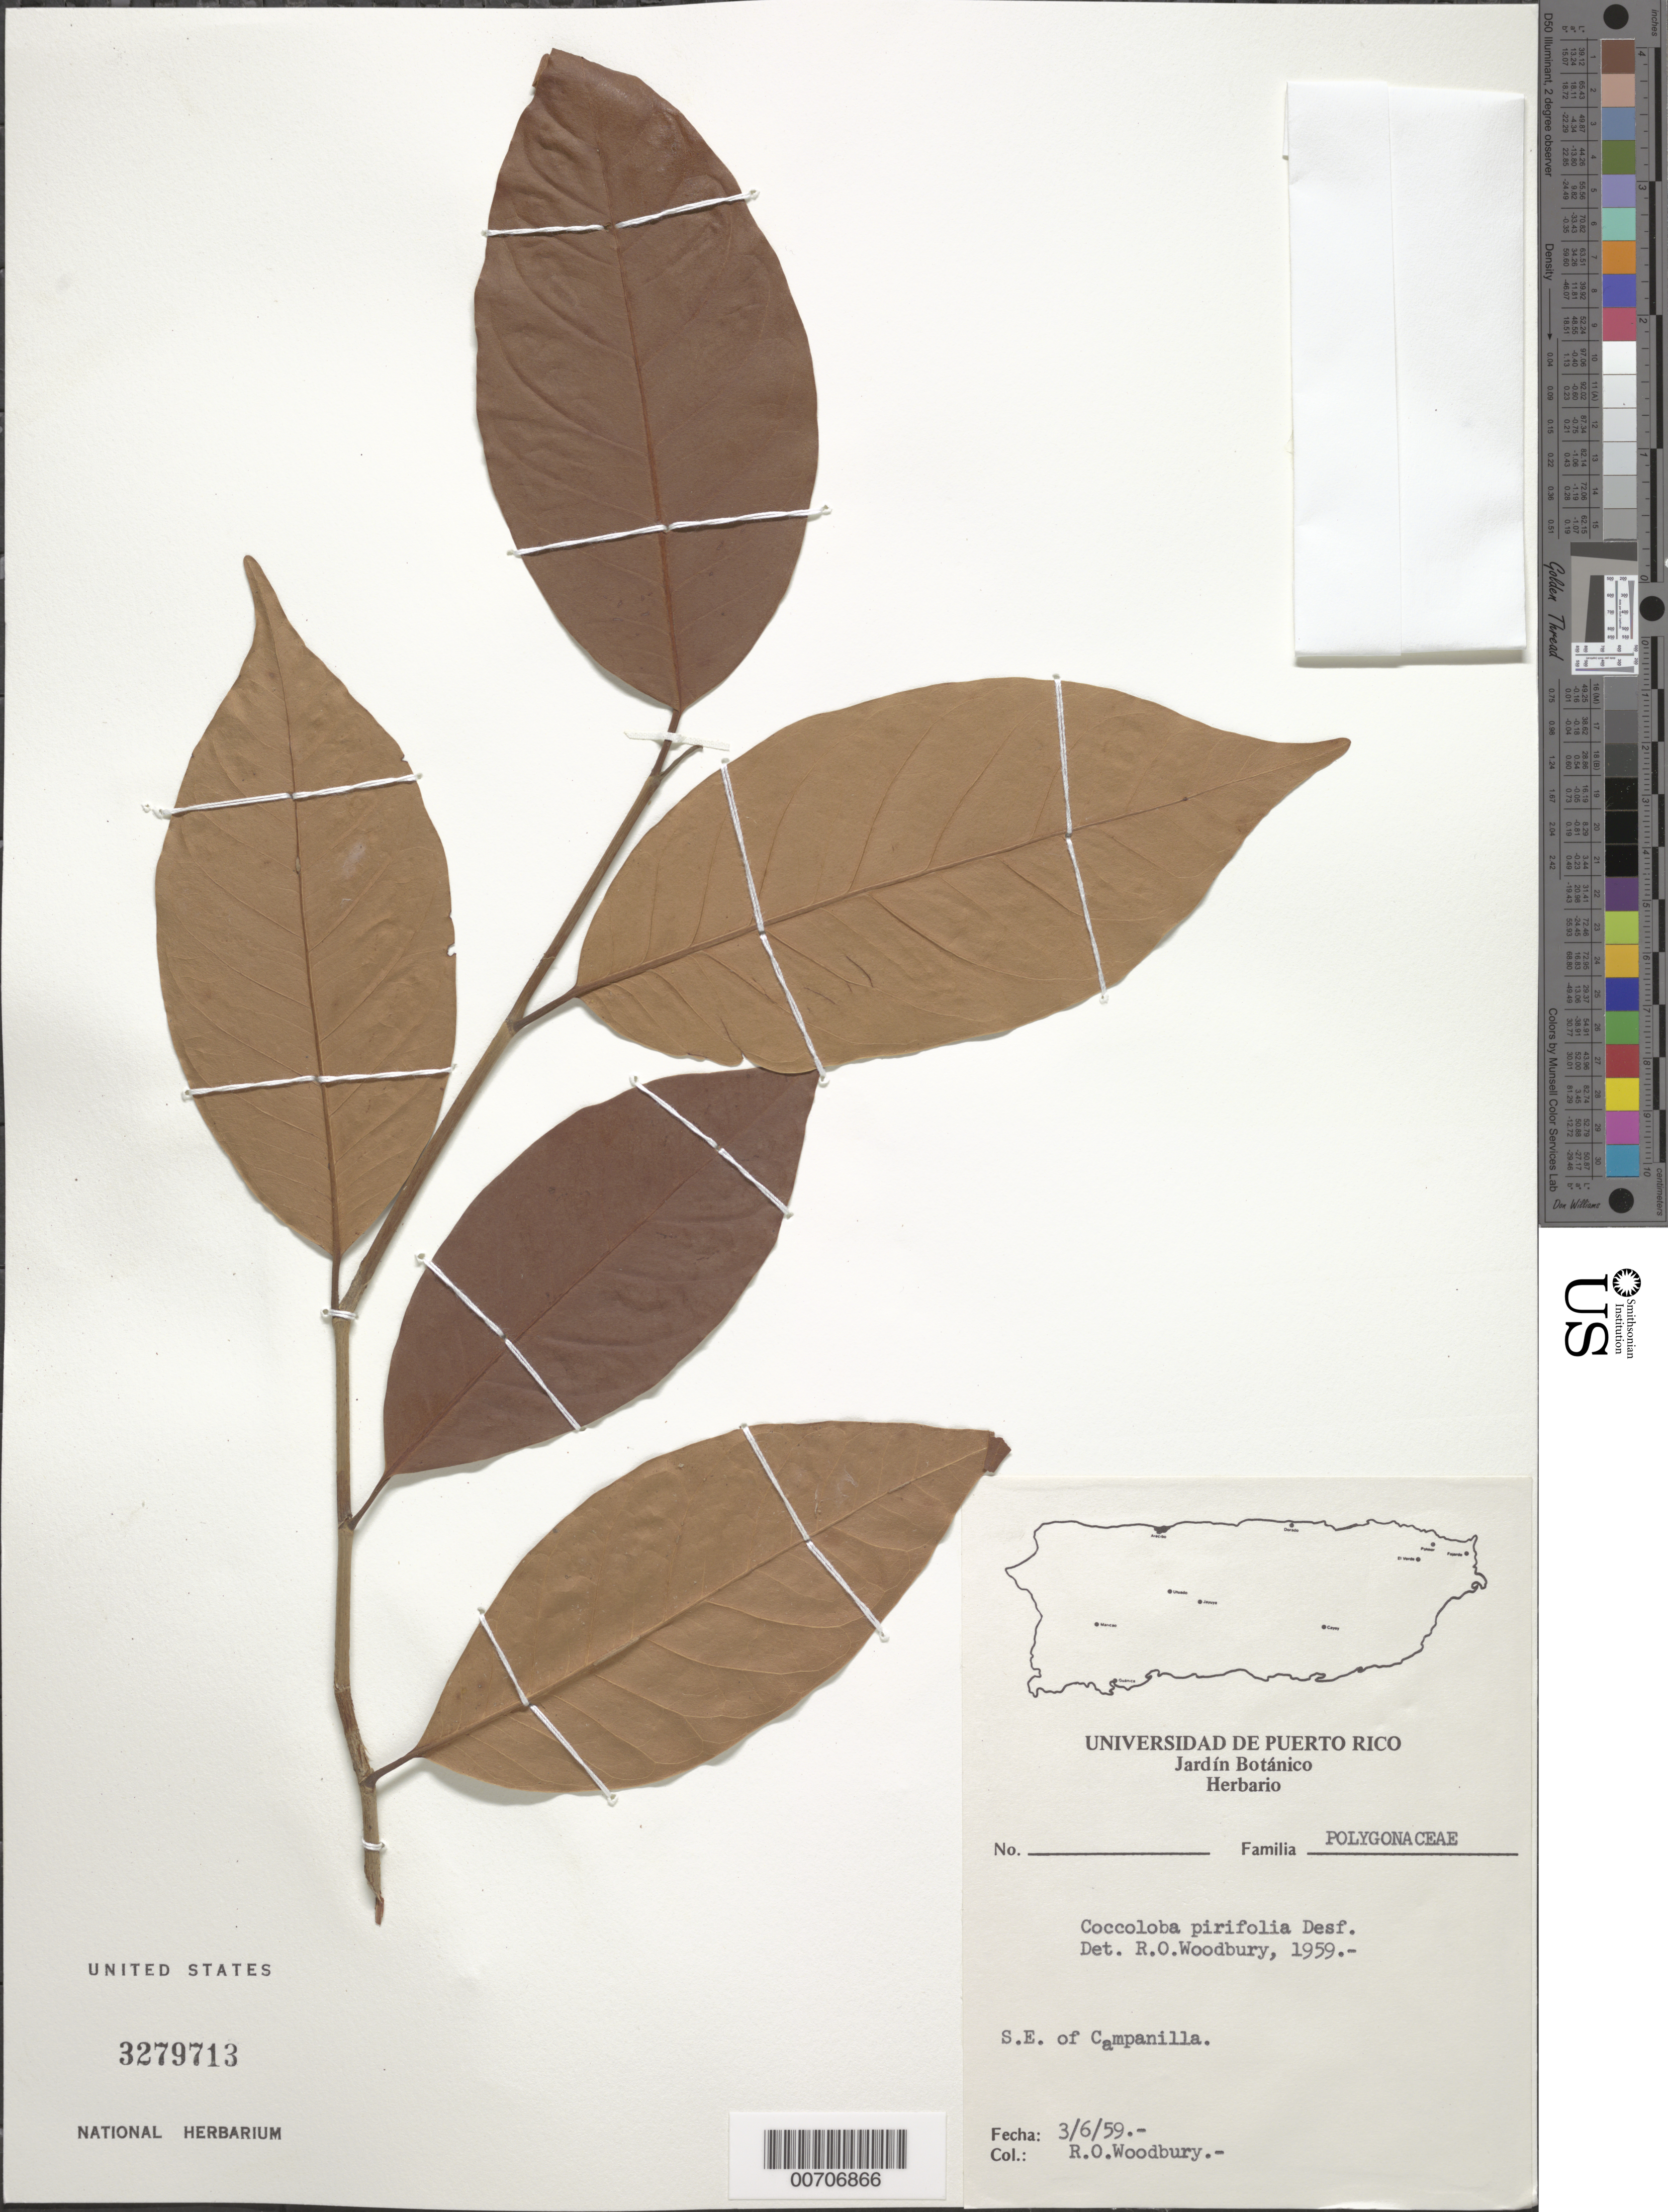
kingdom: Plantae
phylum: Tracheophyta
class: Magnoliopsida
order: Caryophyllales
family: Polygonaceae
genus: Coccoloba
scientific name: Coccoloba pyrifolia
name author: Desf.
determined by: Woodbury, R. O.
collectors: R. O. Woodbury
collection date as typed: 06 Mar 1959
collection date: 1959-03-06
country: Puerto Rico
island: Greater Antilles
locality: Campanilla, SE of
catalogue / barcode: US 3279713